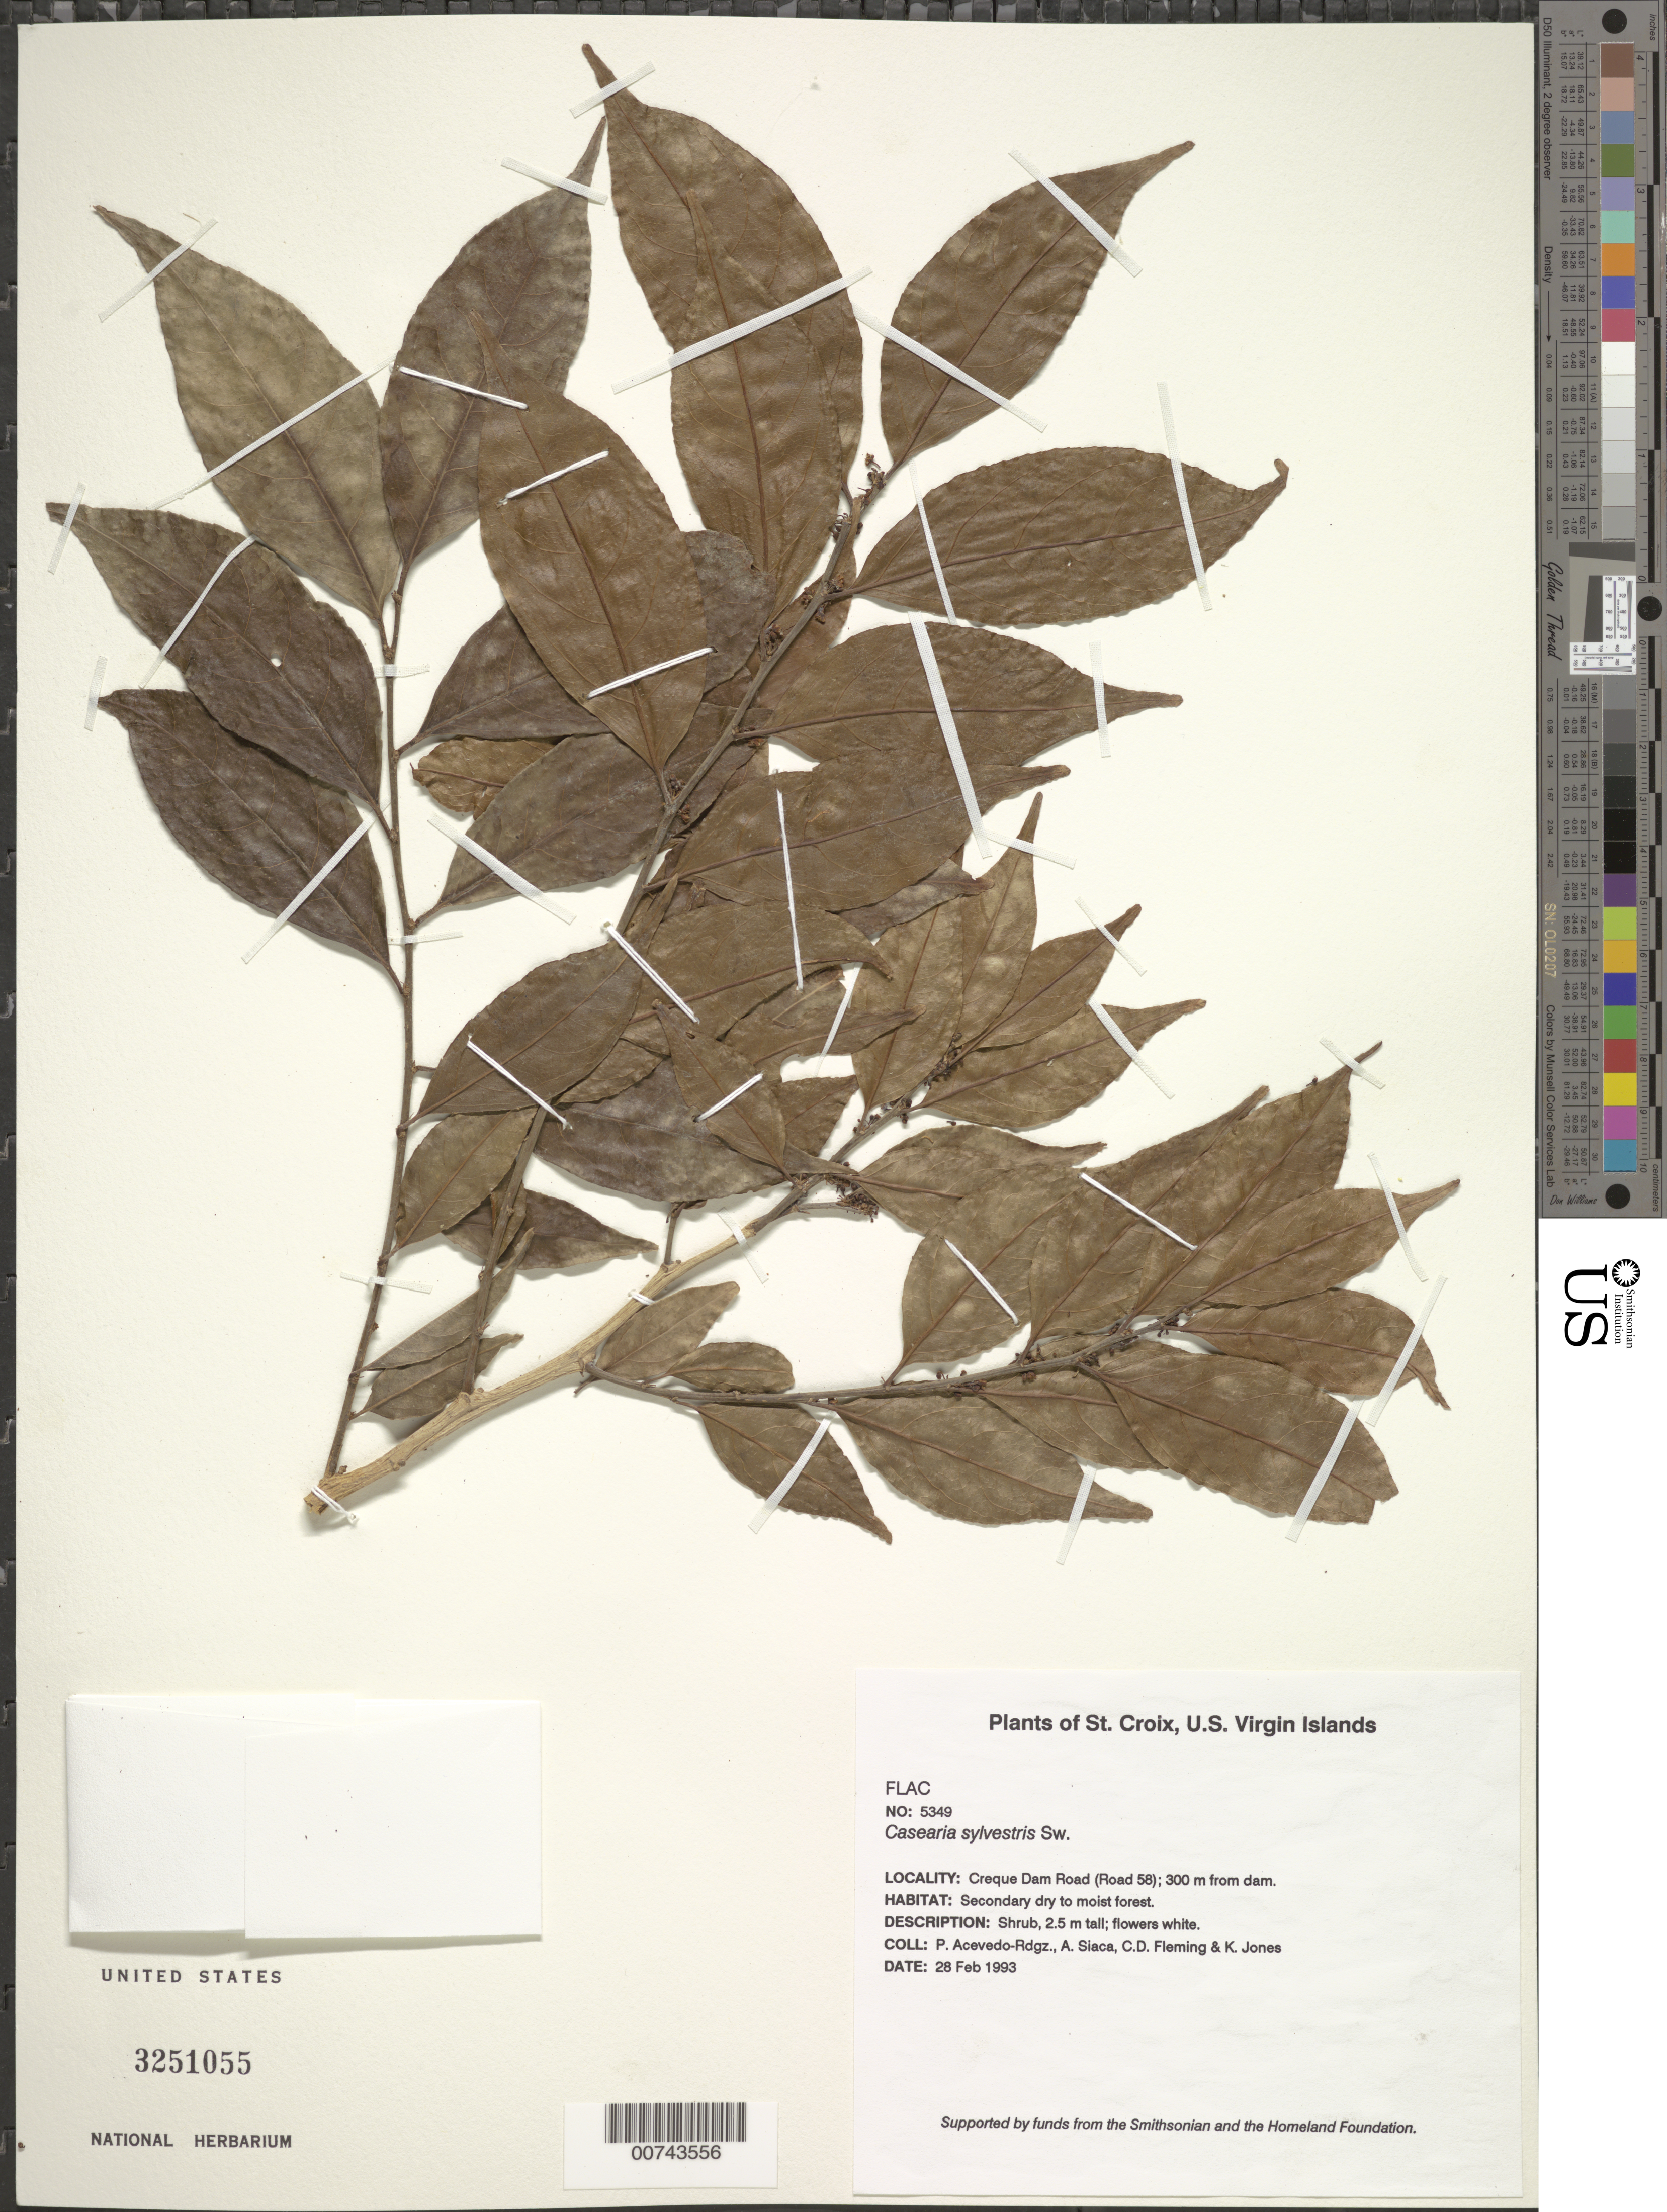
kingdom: Plantae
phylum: Tracheophyta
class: Magnoliopsida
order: Malpighiales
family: Salicaceae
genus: Casearia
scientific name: Casearia sylvestris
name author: Sw.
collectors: P. Acevedo-Rodr., A. Siaca, C. Fleming & K. Jones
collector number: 5349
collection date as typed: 28 Feb 1993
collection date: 1993-02-28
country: U.S. Virgin Islands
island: St. Croix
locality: Creque Dam Road (Road 58); 300 m from dam.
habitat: Secondary dry to moist forest.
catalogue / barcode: US 3251055